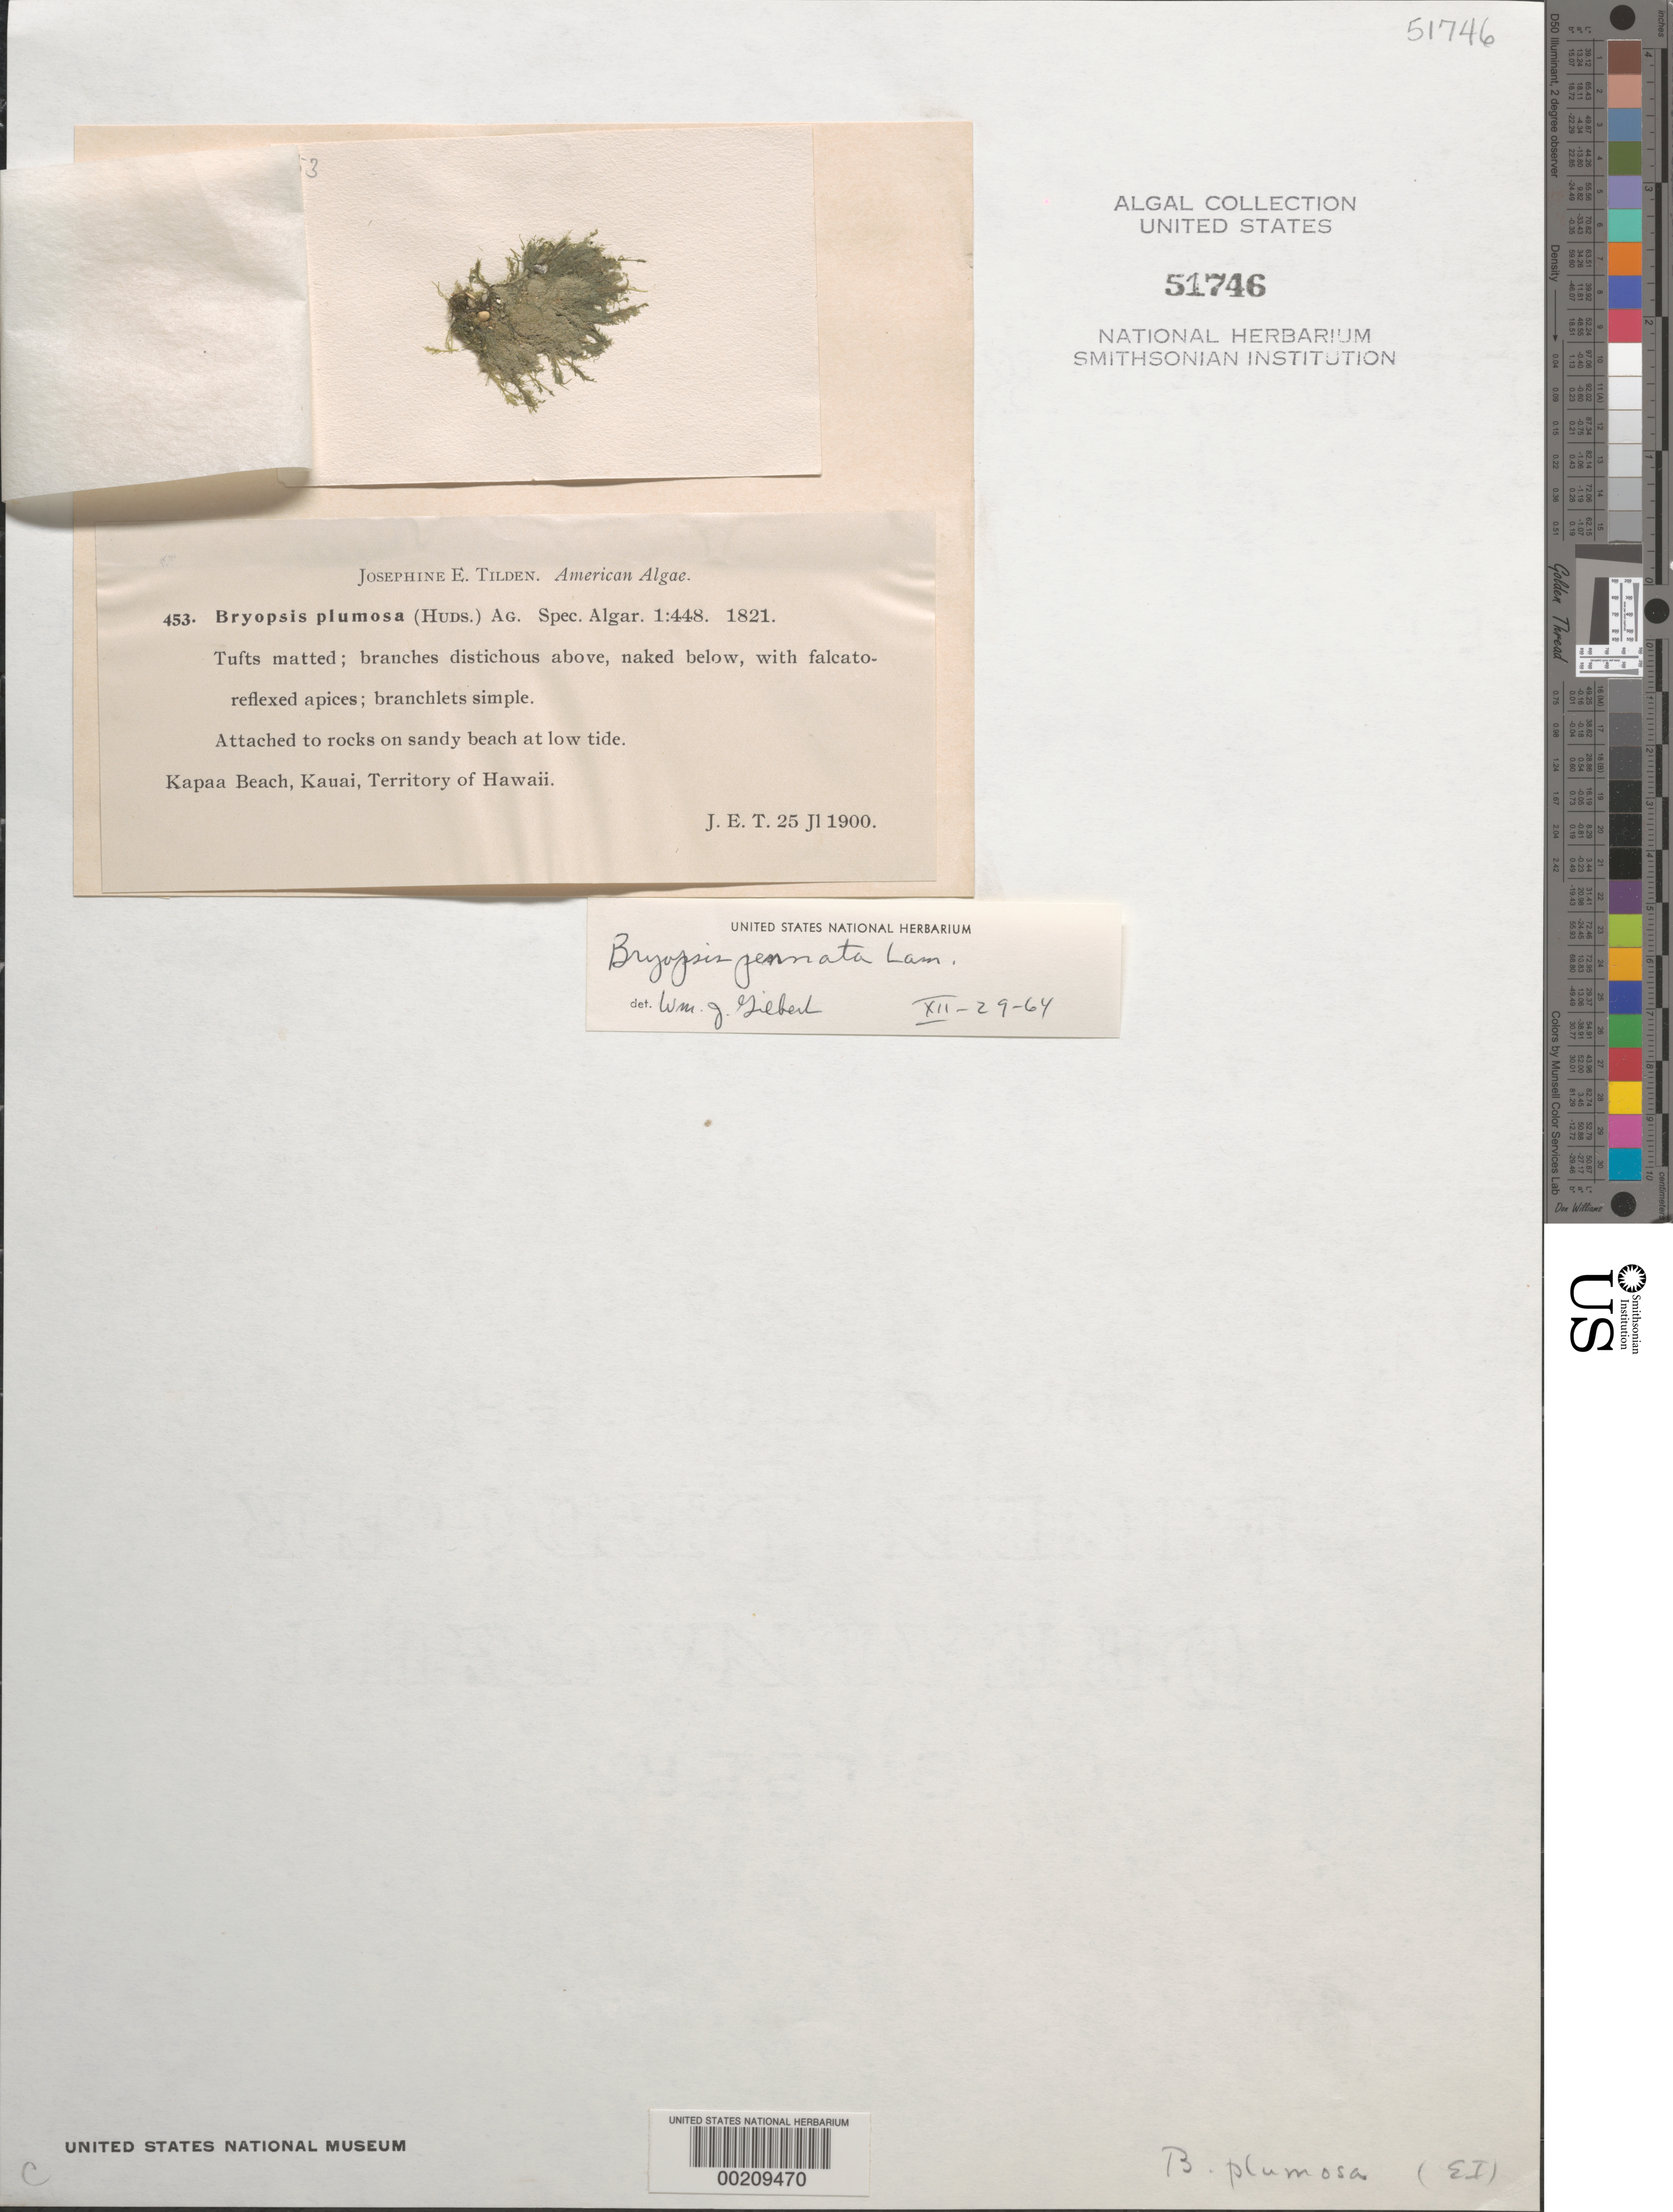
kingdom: Plantae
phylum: Chlorophyta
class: Ulvophyceae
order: Bryopsidales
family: Bryopsidaceae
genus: Bryopsis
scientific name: Bryopsis plumosa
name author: (Huds.) C. Agardh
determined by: Gilbert, W. J.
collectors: J. E. Tilden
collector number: JET 453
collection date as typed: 25 Jul 1900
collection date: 1900-07-25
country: United States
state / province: Hawaii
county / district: Kauai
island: Kaua'i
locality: Kapaa Beach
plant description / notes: Tilden, American Algae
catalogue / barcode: US 51746